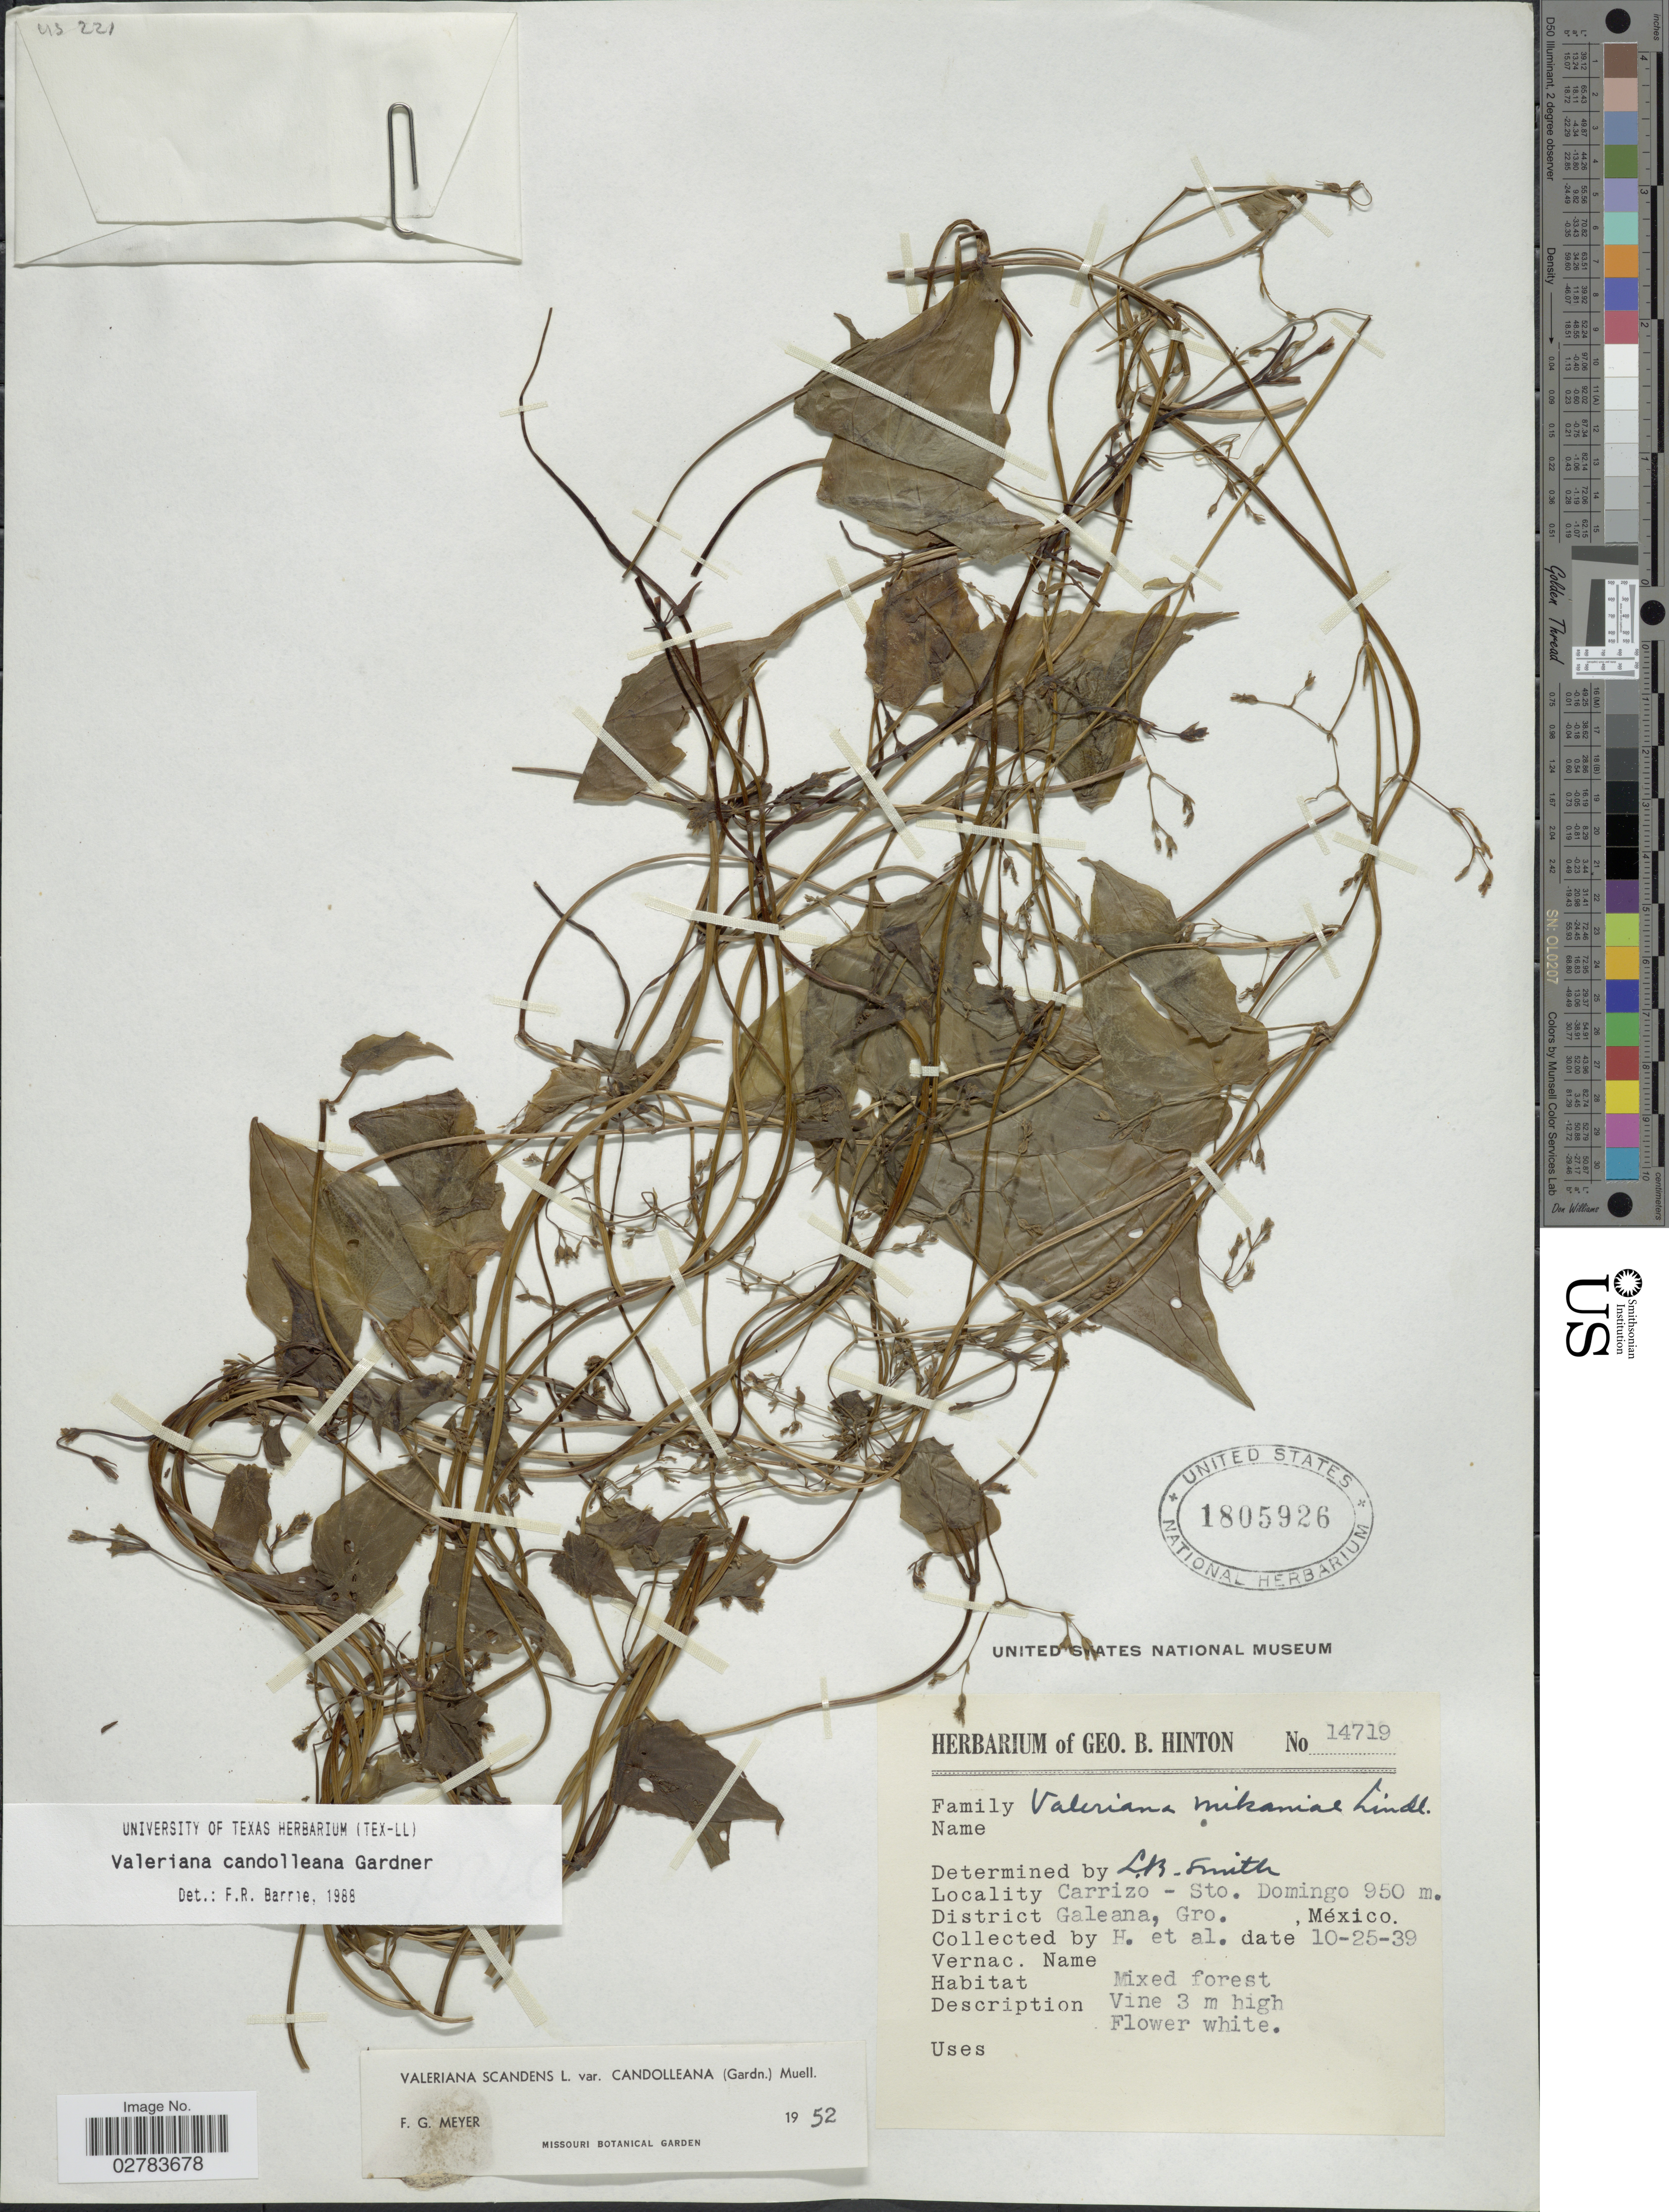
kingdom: Plantae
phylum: Tracheophyta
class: Magnoliopsida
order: Dipsacales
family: Caprifoliaceae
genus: Valeriana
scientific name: Valeriana candolleana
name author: Gardner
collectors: G. B. Hinton & et al.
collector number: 14719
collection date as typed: Transcribed d/m/y: 25/10/39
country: Mexico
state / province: Guerrero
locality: Carrizo - Sto. Domingo. District Galeana.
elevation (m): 950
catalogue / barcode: US 1805926